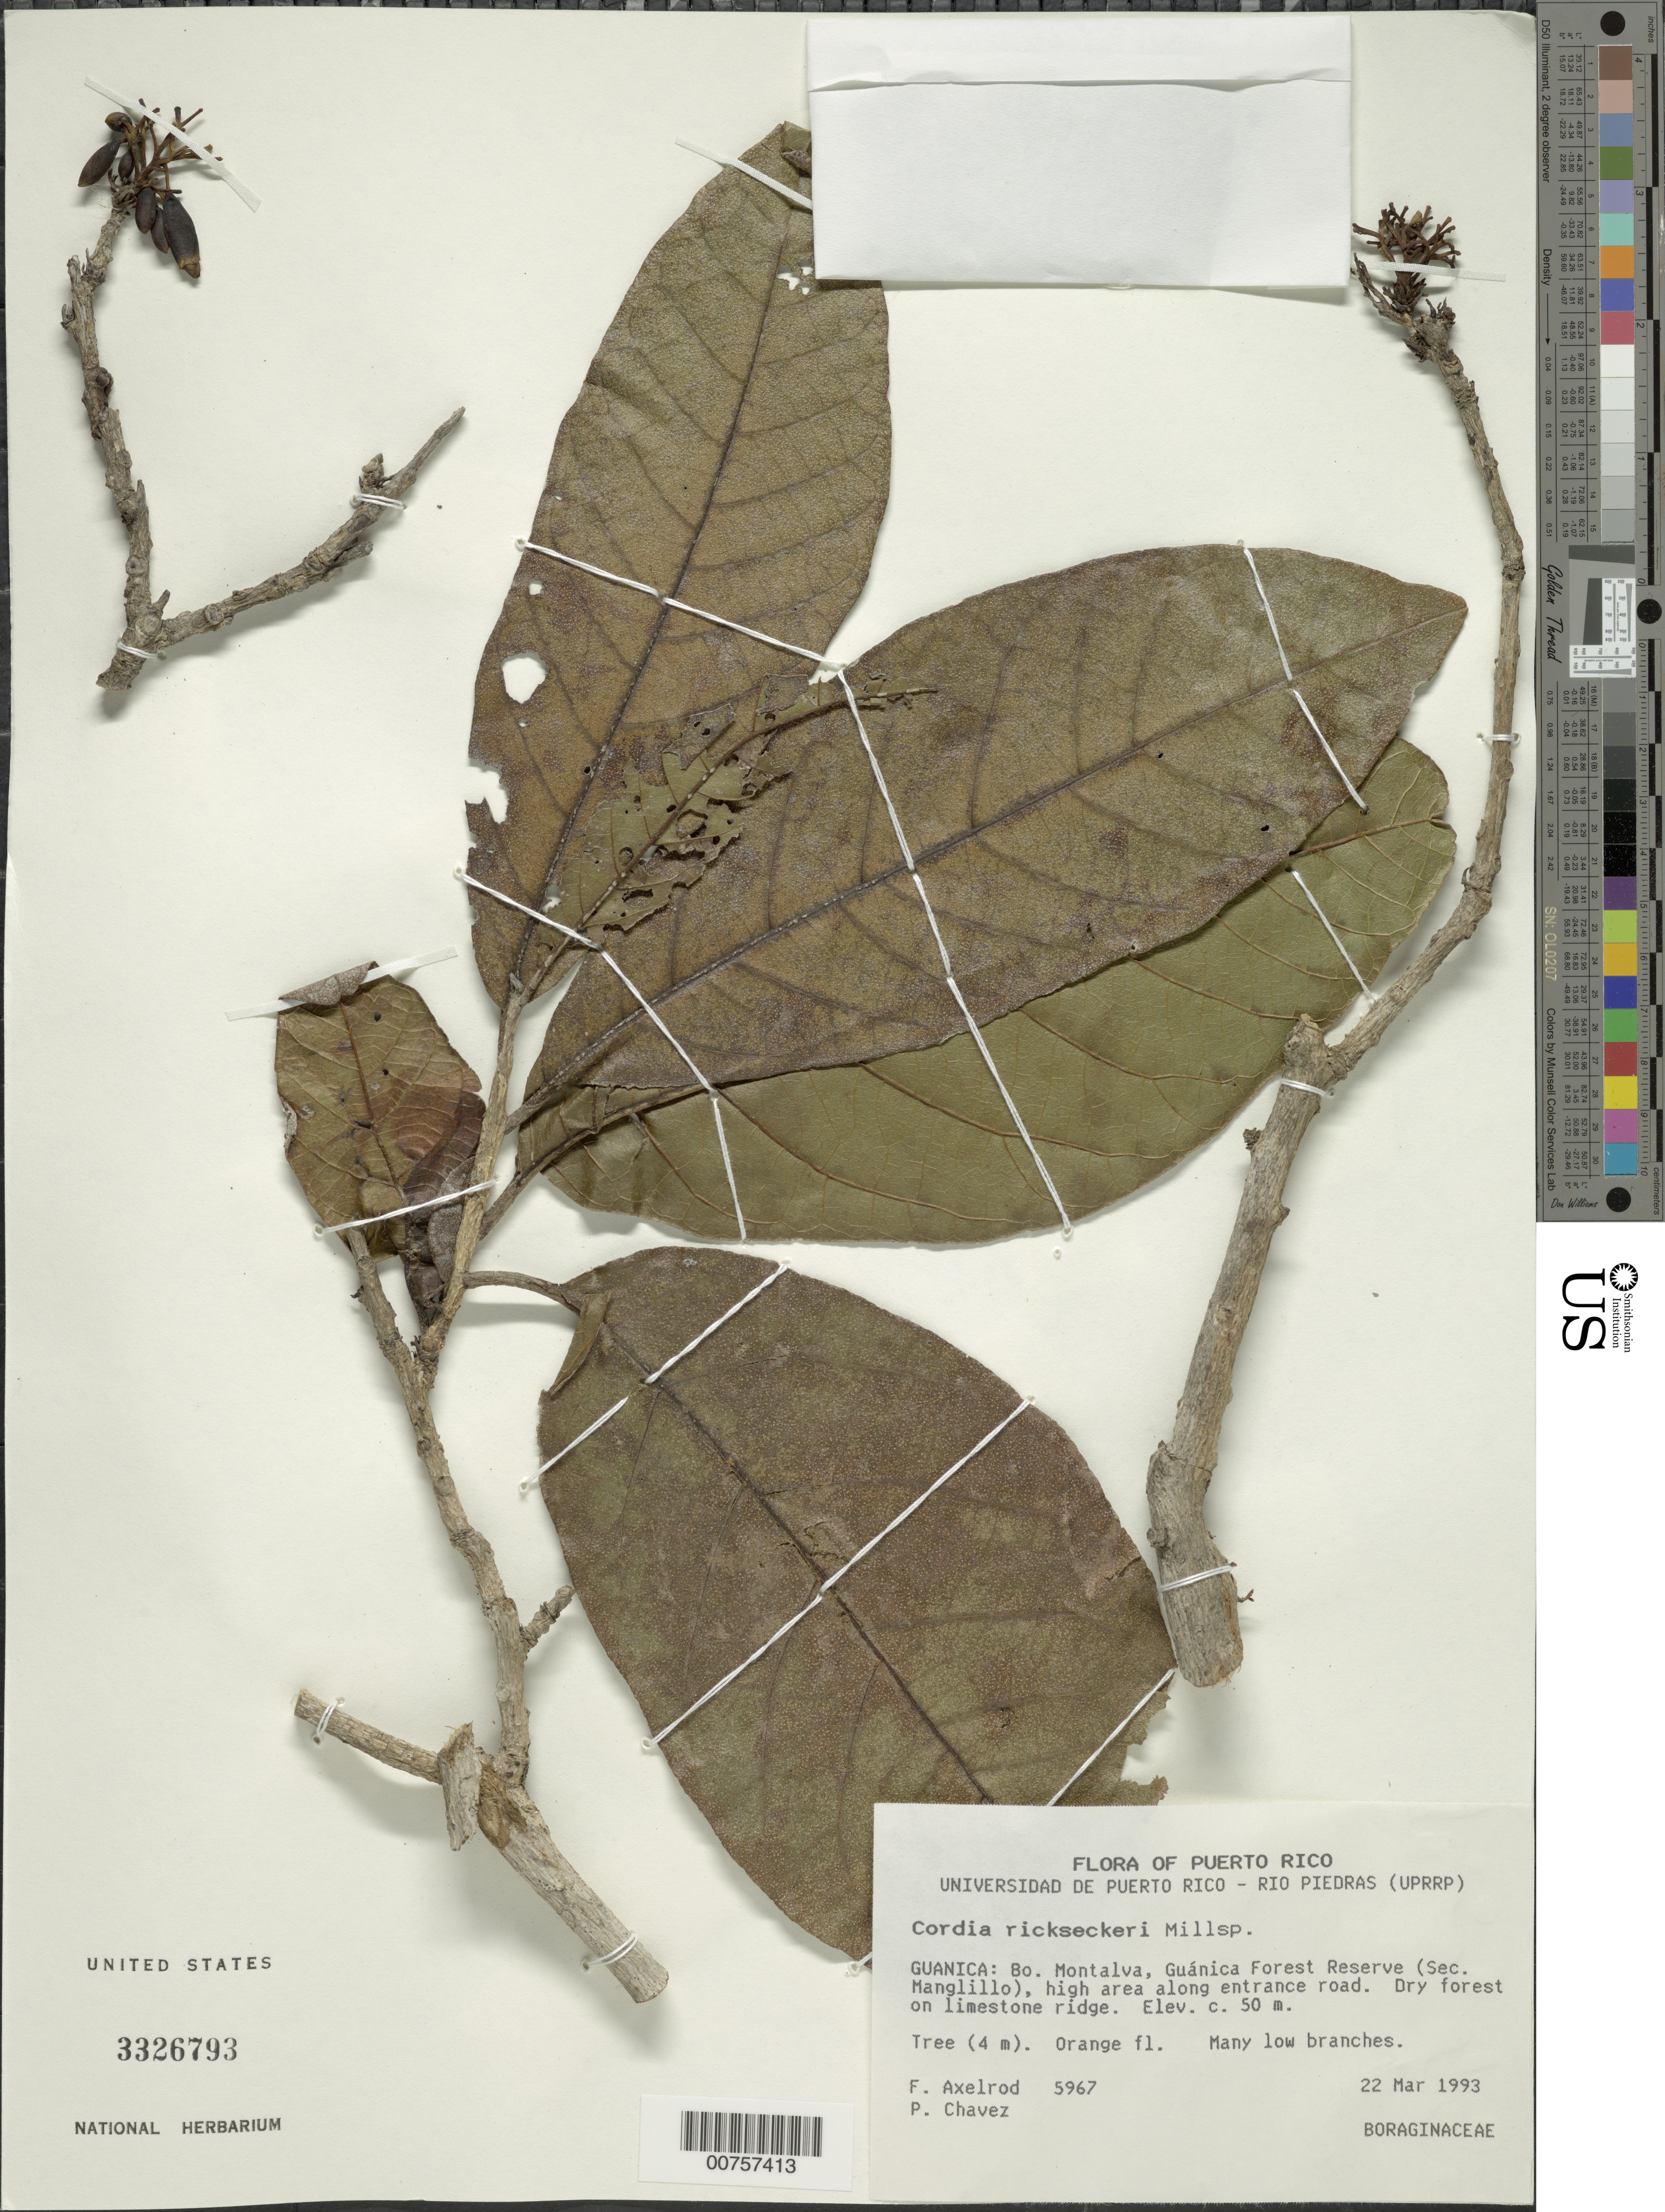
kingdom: Plantae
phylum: Tracheophyta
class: Magnoliopsida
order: Boraginales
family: Cordiaceae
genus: Cordia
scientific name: Cordia rickseckeri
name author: Millsp.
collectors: F. S. Axelrod & P. Chavez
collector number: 5967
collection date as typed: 22 Mar 1993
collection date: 1993-03-22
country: Puerto Rico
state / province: Guánica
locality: Guánica: Bo. Montalva, Guánica Forest Reserve (Sec. Manglillo), high area along entrance road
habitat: Dry forest on limestone ridge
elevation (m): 50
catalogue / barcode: US 3326793